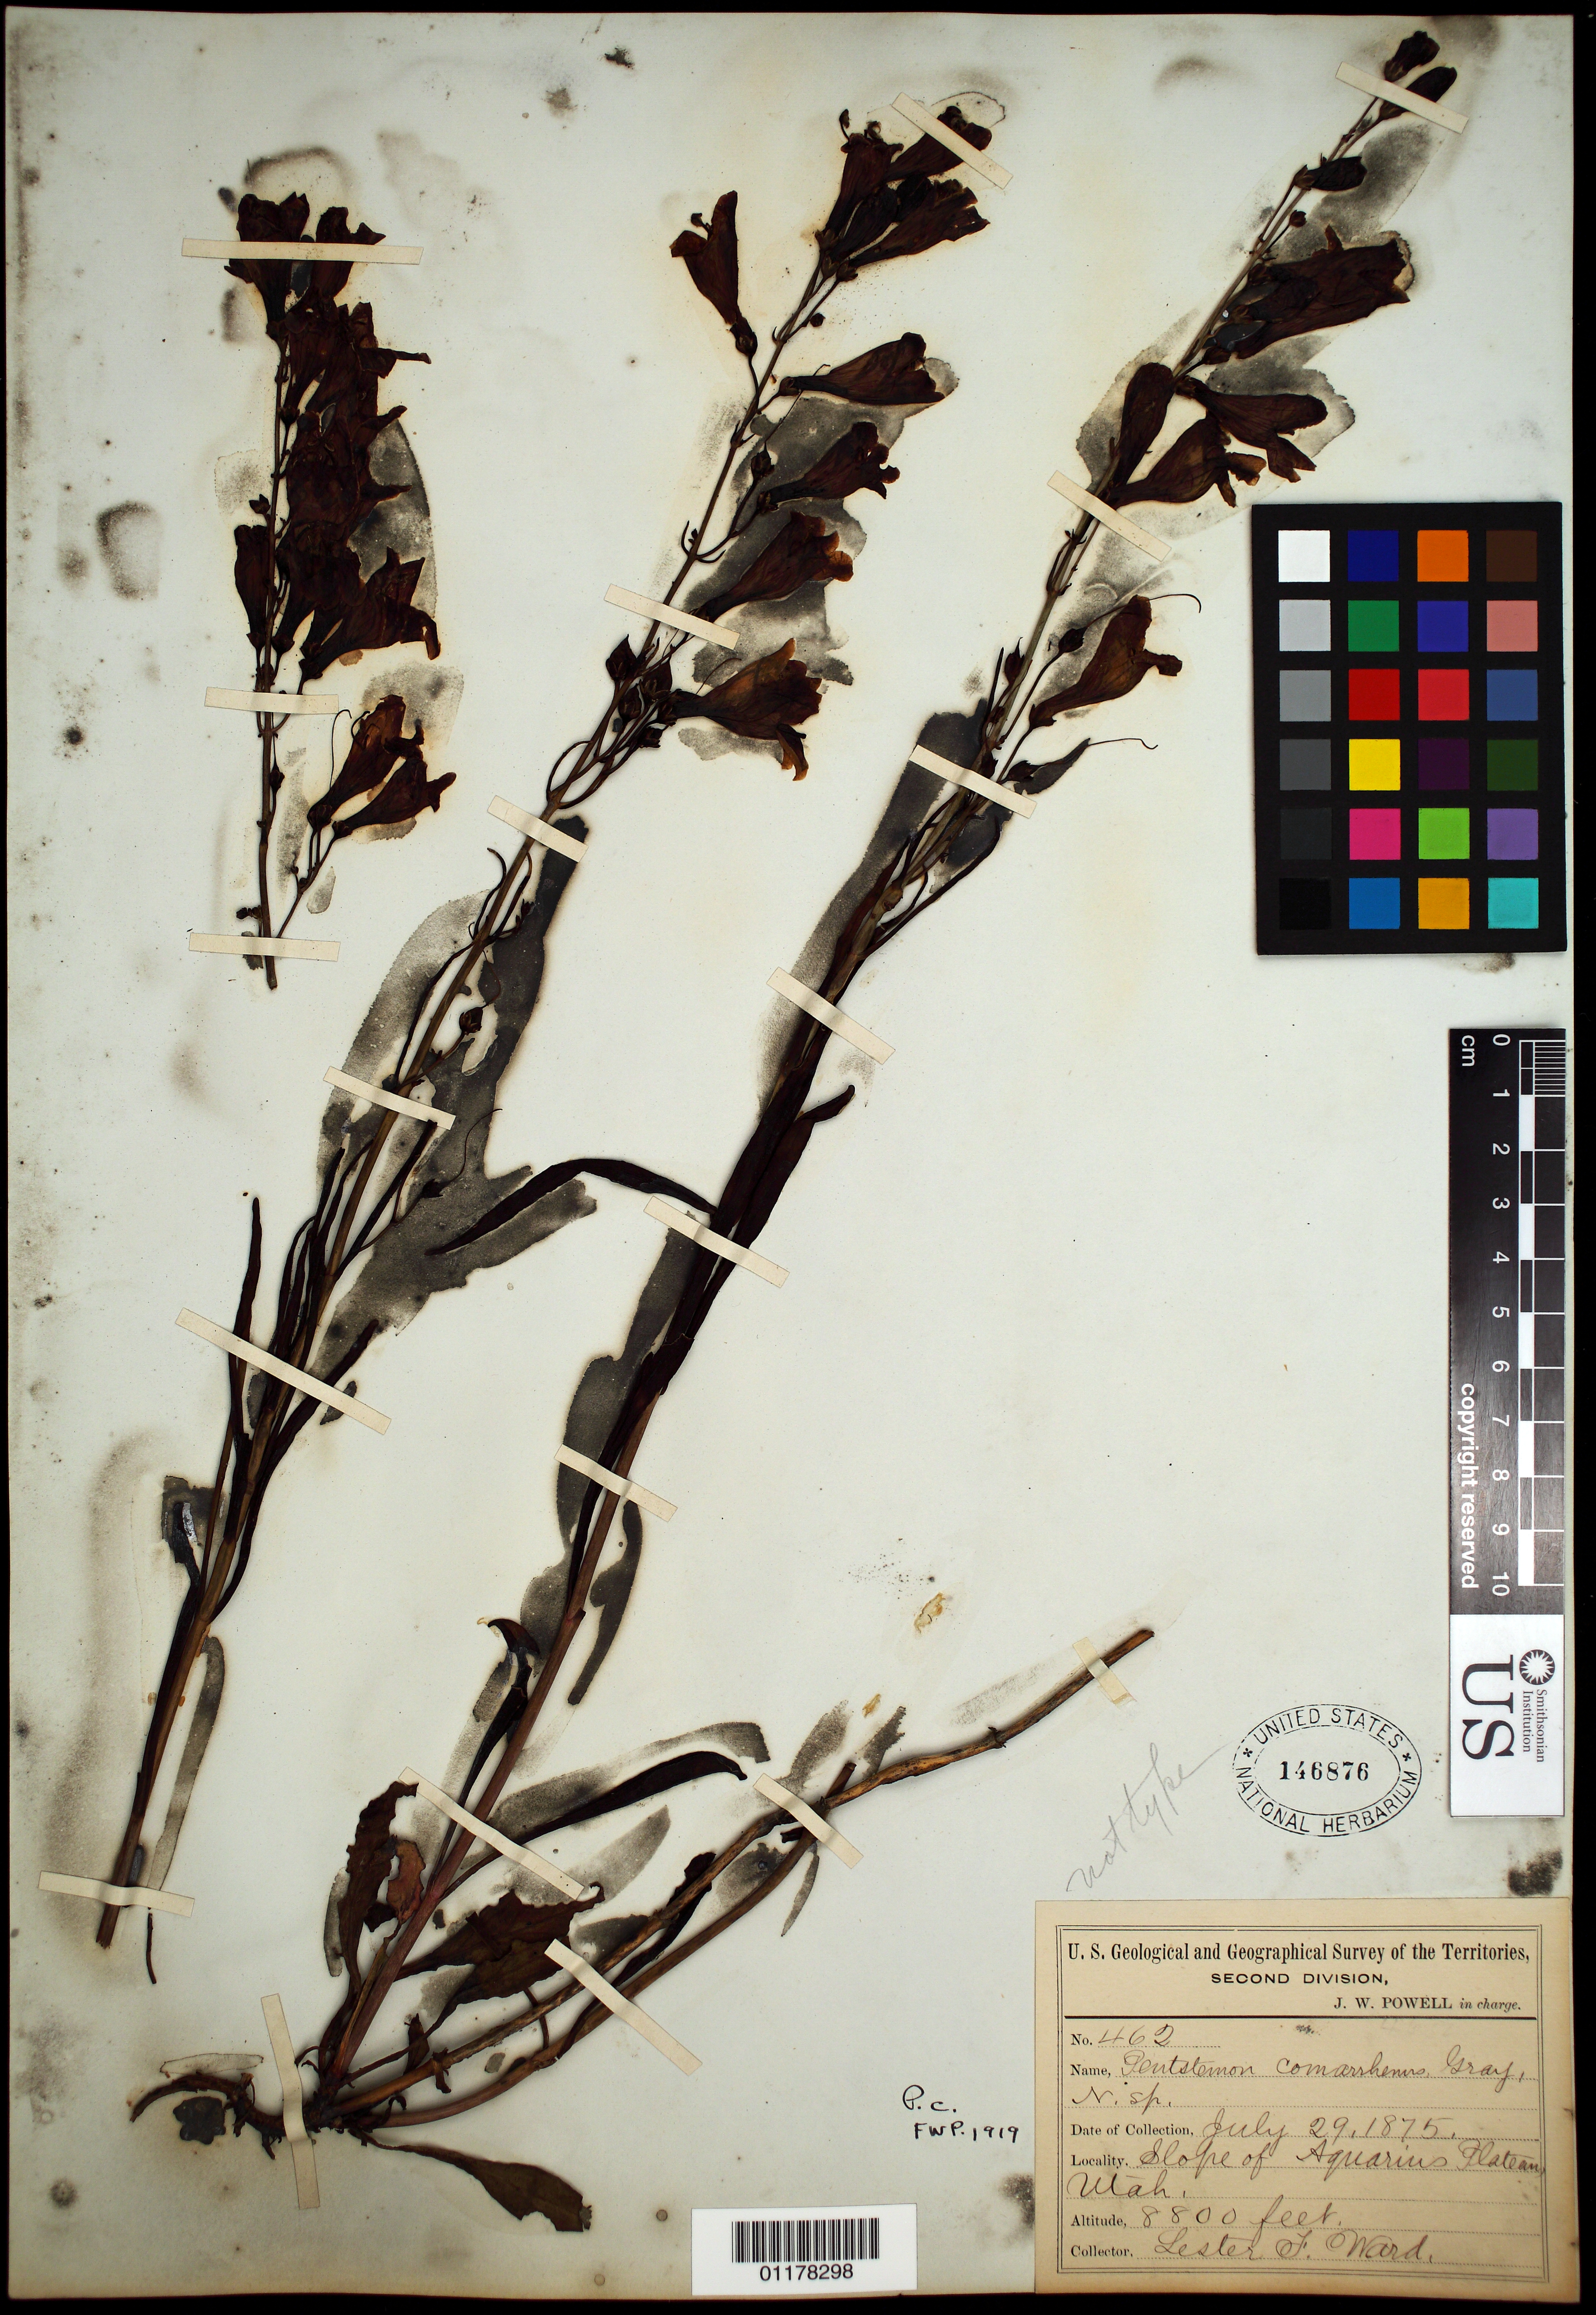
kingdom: Plantae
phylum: Tracheophyta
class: Magnoliopsida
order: Lamiales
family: Plantaginaceae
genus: Penstemon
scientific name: Penstemon comarrhenus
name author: A. Gray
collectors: L. F. Ward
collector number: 462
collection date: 1875-07-29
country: United States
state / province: Utah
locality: slope of Aquarius Plateau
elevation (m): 2682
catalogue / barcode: US 146876